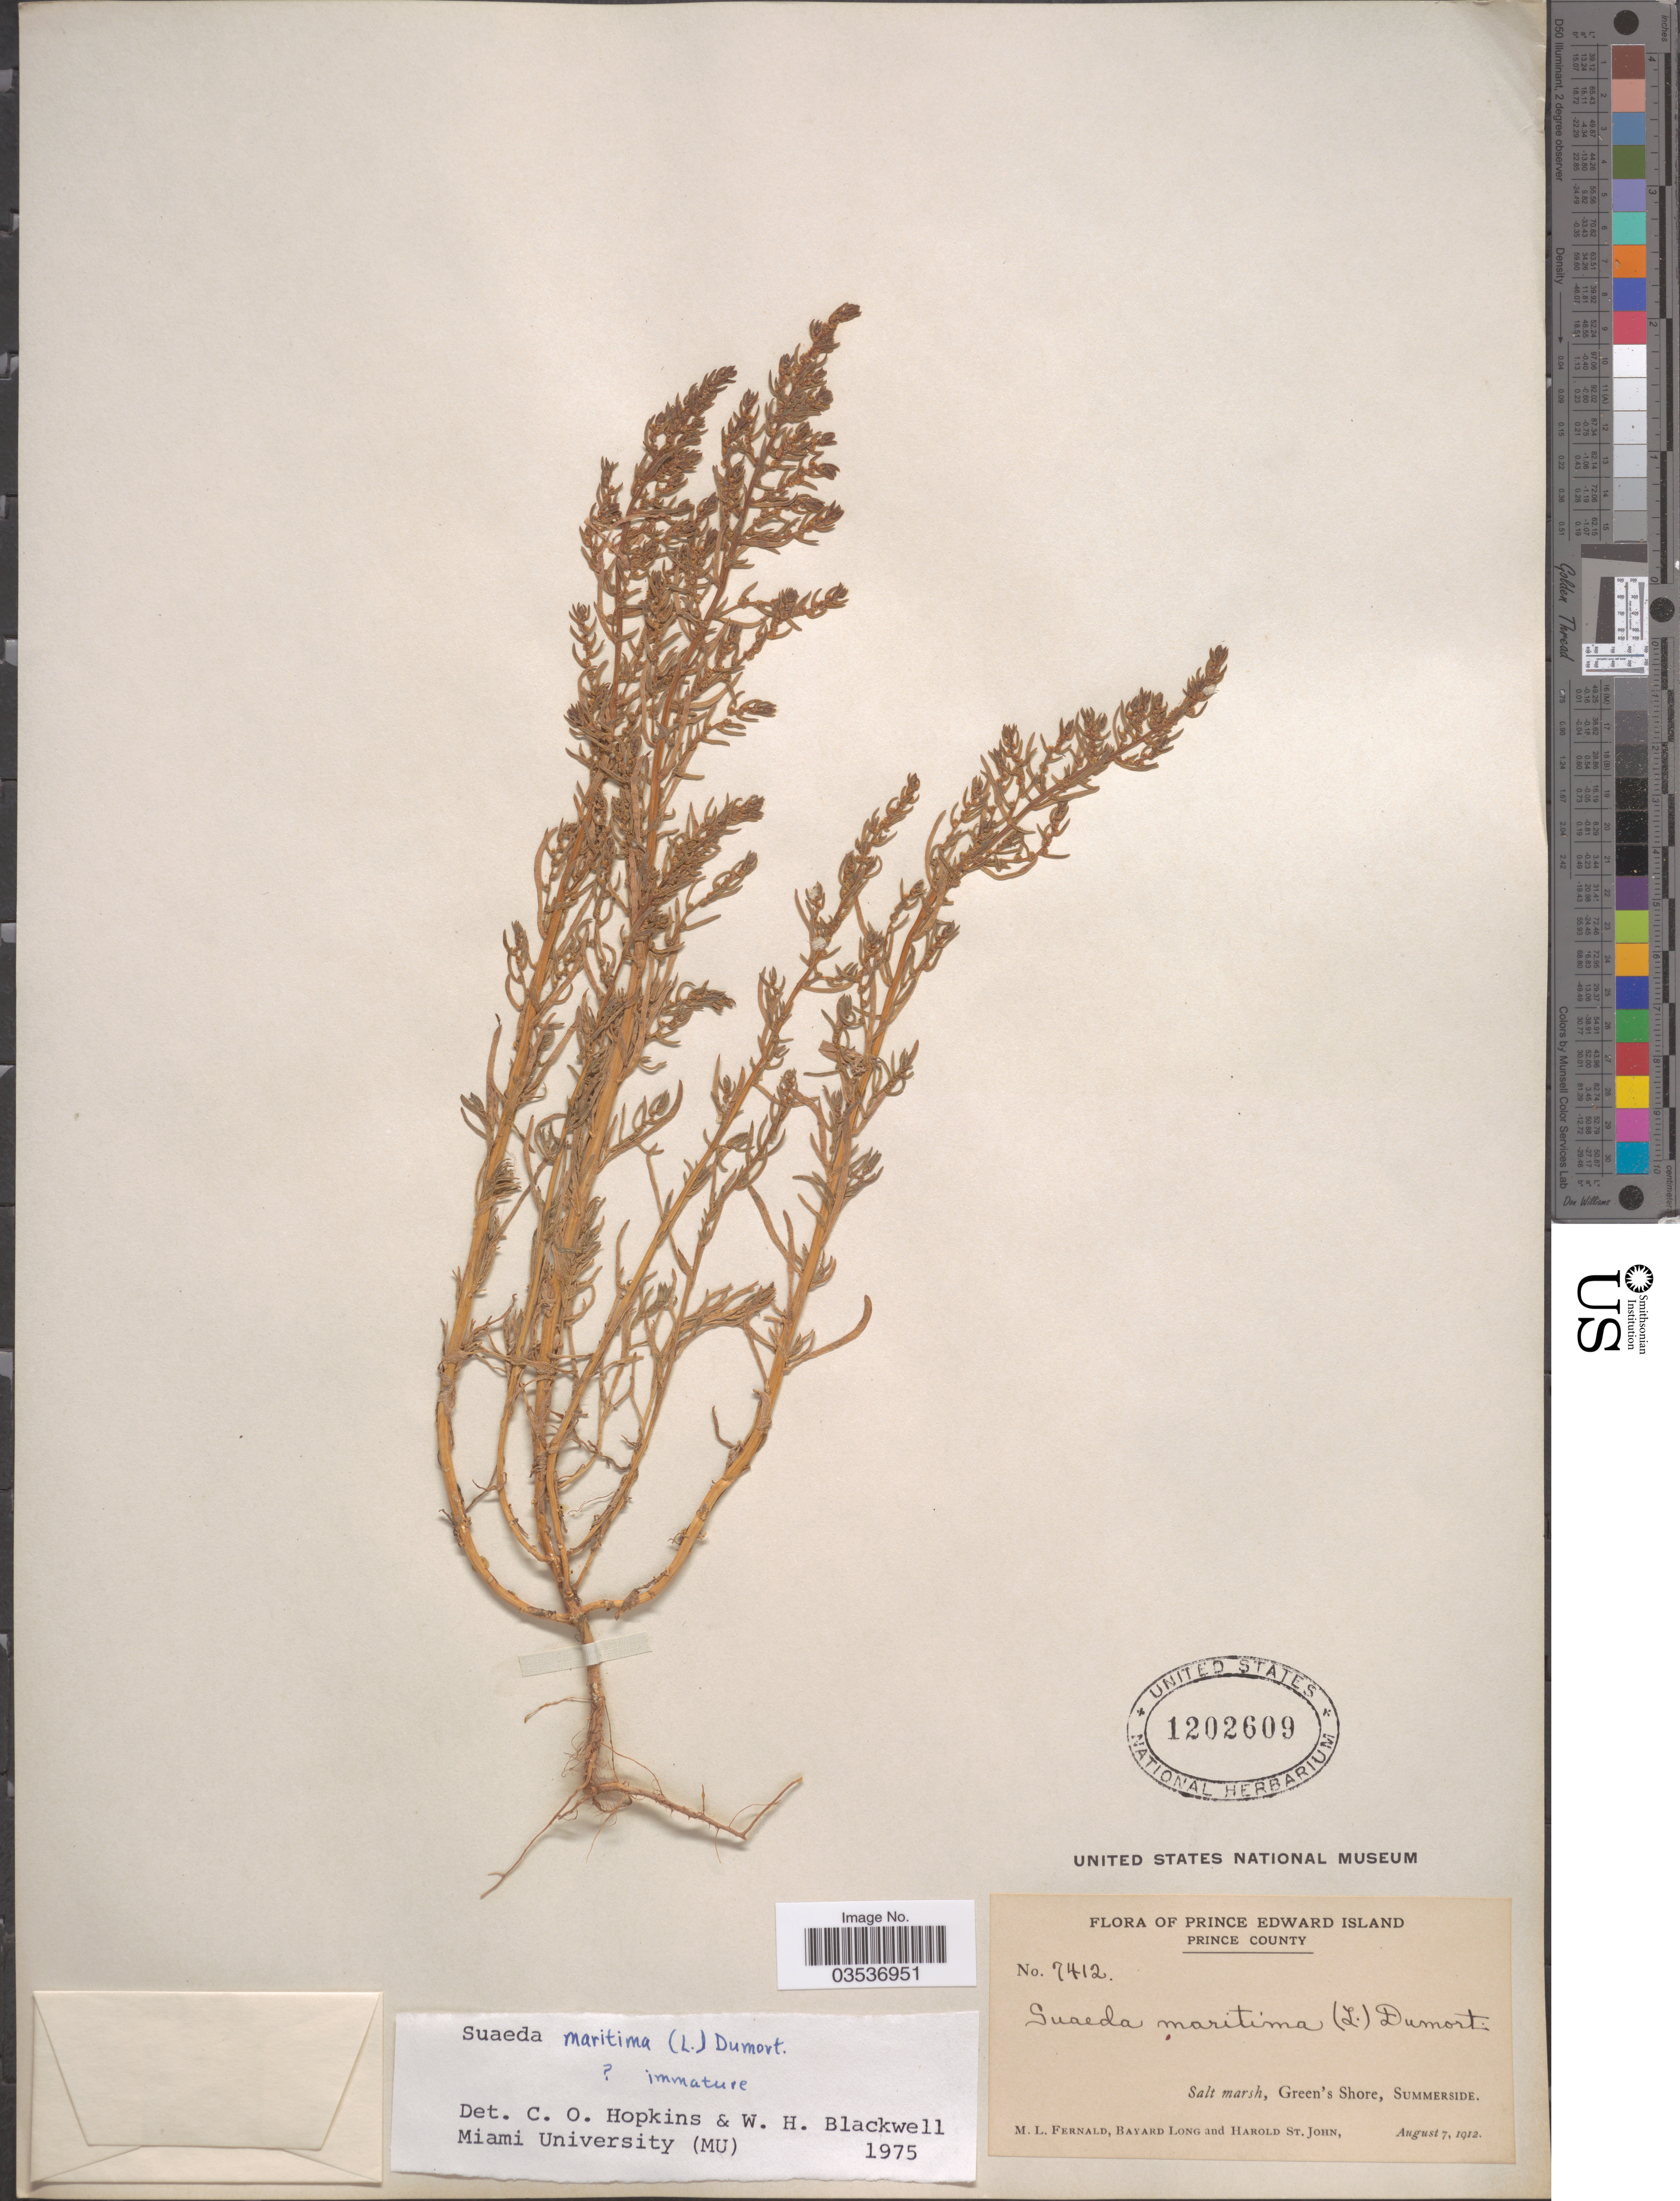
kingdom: Plantae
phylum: Tracheophyta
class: Magnoliopsida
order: Caryophyllales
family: Amaranthaceae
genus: Suaeda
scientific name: Suaeda maritima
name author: (L.) Dumort.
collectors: M. L. Fernald, B. Long & H. St. John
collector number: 7412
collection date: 1912-08-07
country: Canada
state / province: Prince Edward Island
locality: Prince County. Green's Shore, Summerside.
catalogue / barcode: US 1202609